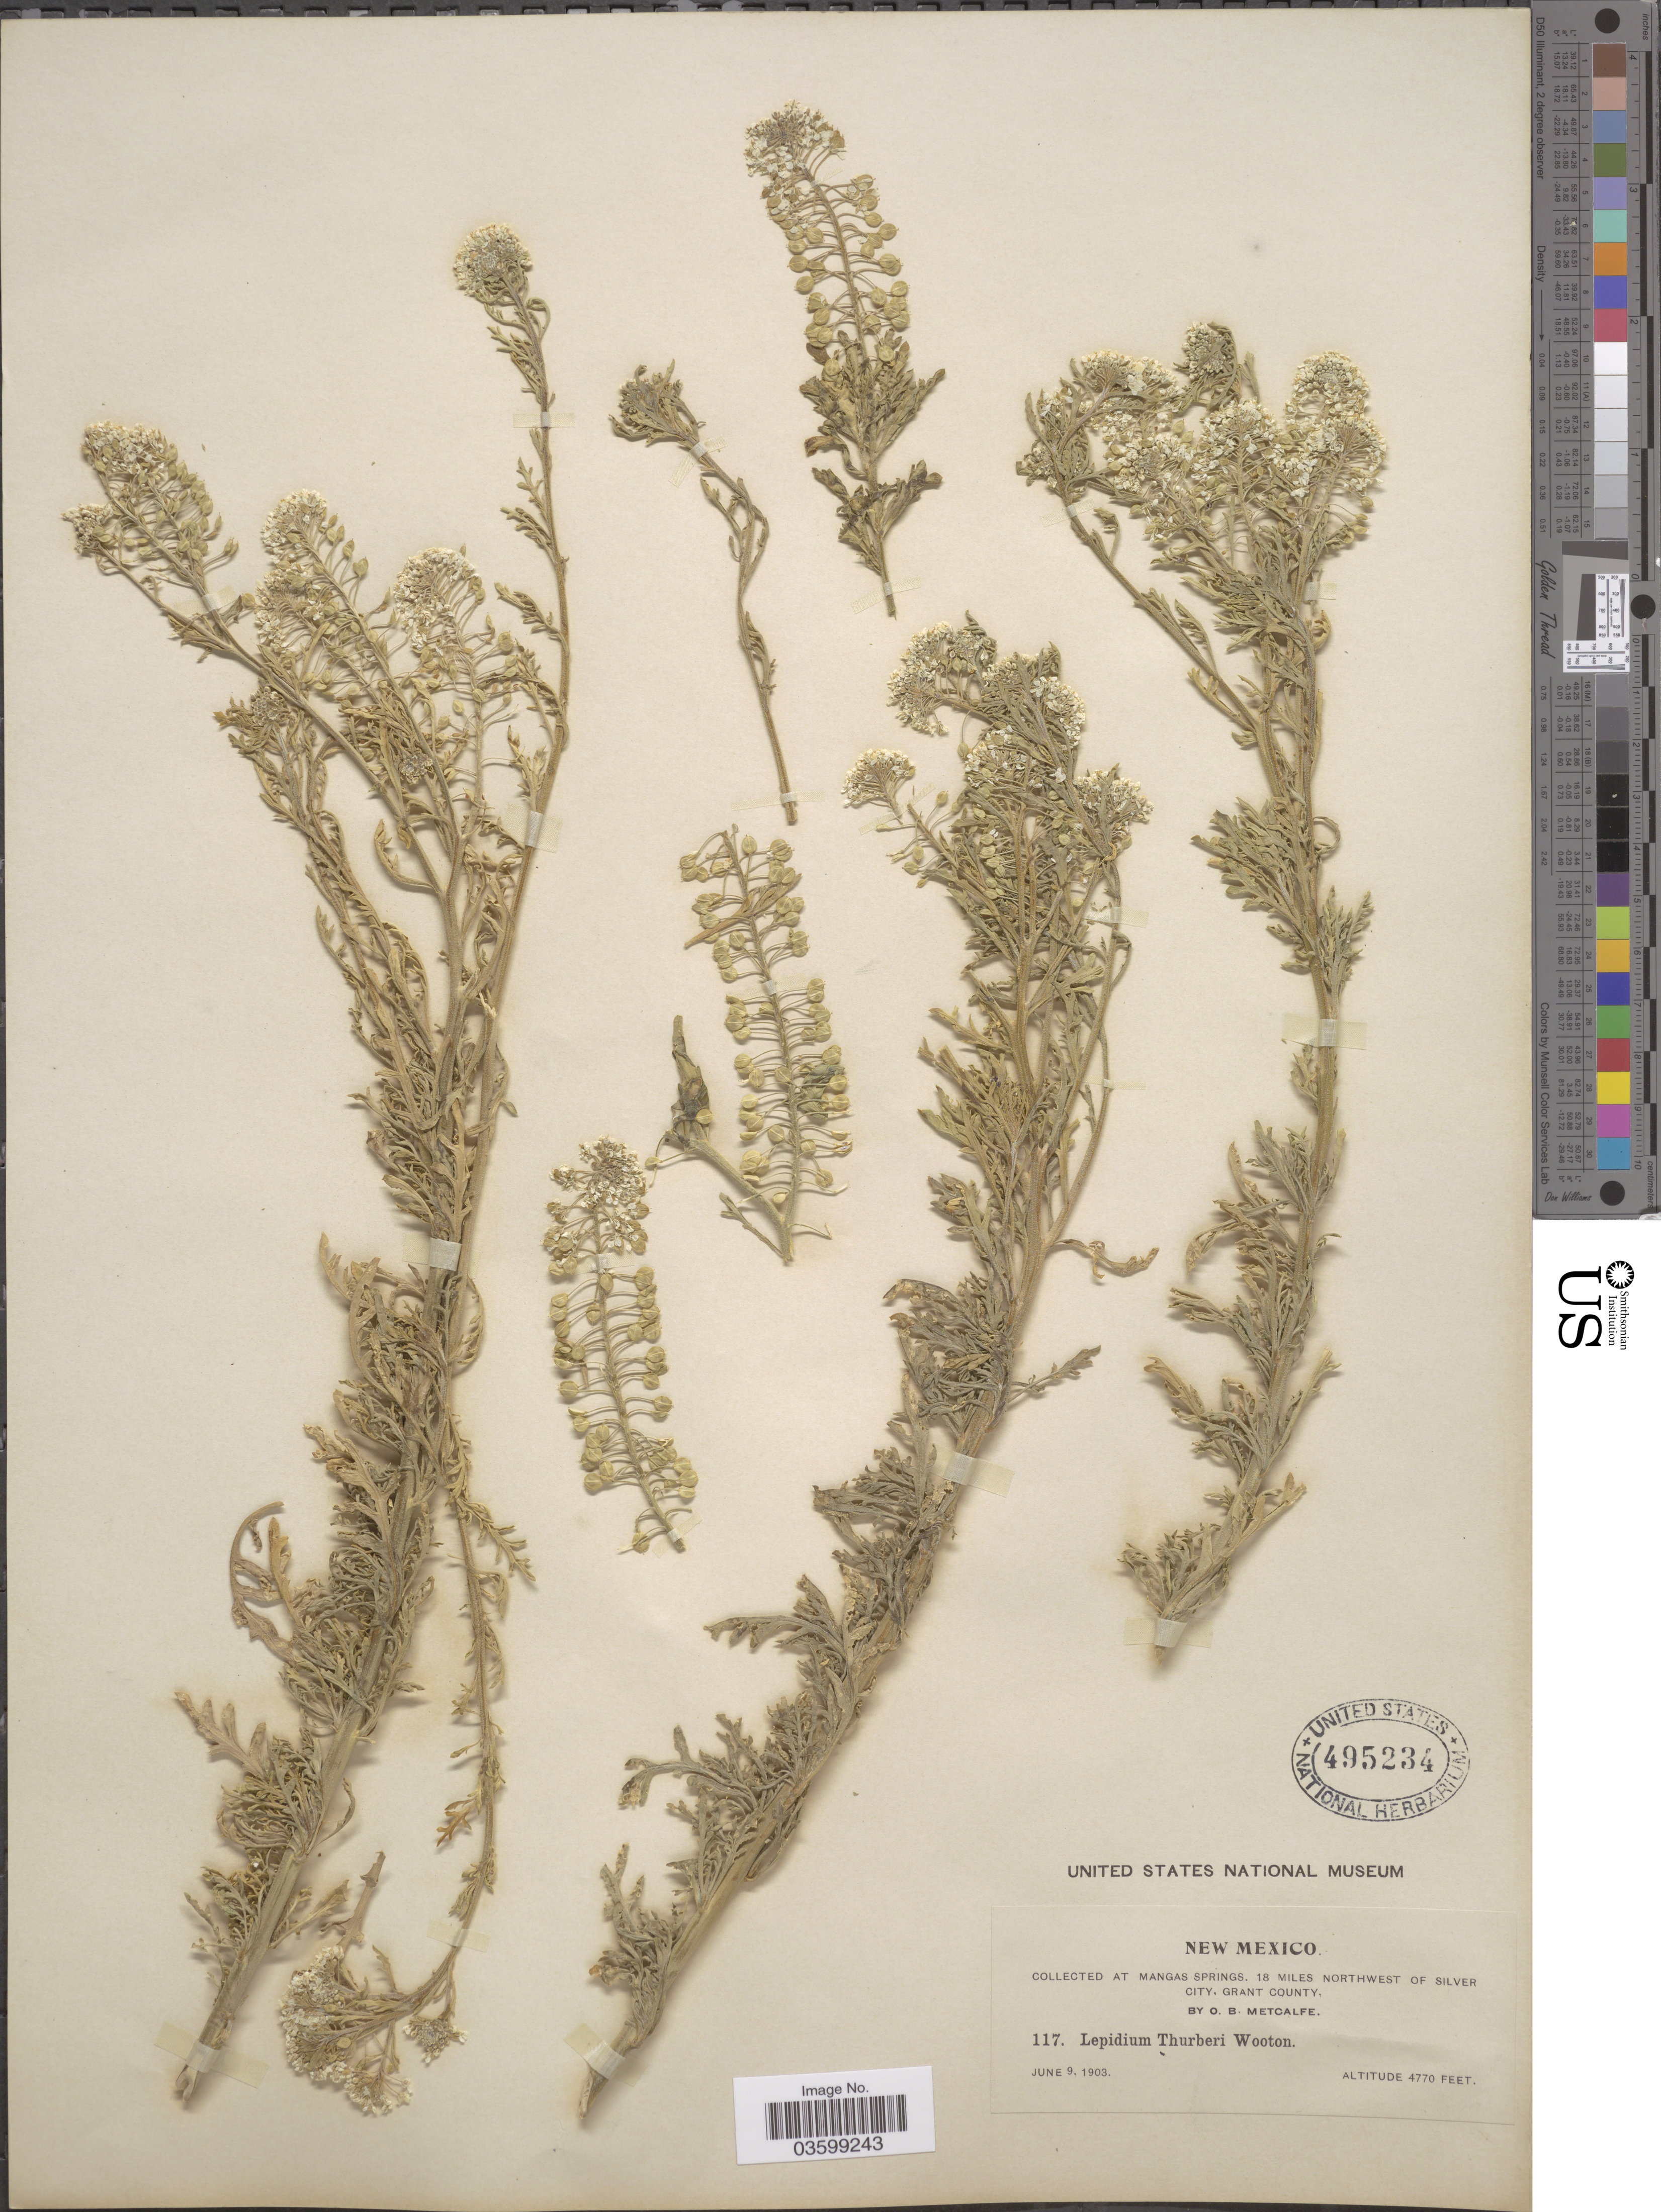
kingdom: Plantae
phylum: Tracheophyta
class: Magnoliopsida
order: Brassicales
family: Brassicaceae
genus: Lepidium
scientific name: Lepidium thurberi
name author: Wooton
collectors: O. B. Metcalfe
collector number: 117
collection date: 1903-06-09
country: United States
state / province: New Mexico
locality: Mangas Springs, 18 miles Northwest of Silver City, Grant County.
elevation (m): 1454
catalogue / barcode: US 495234